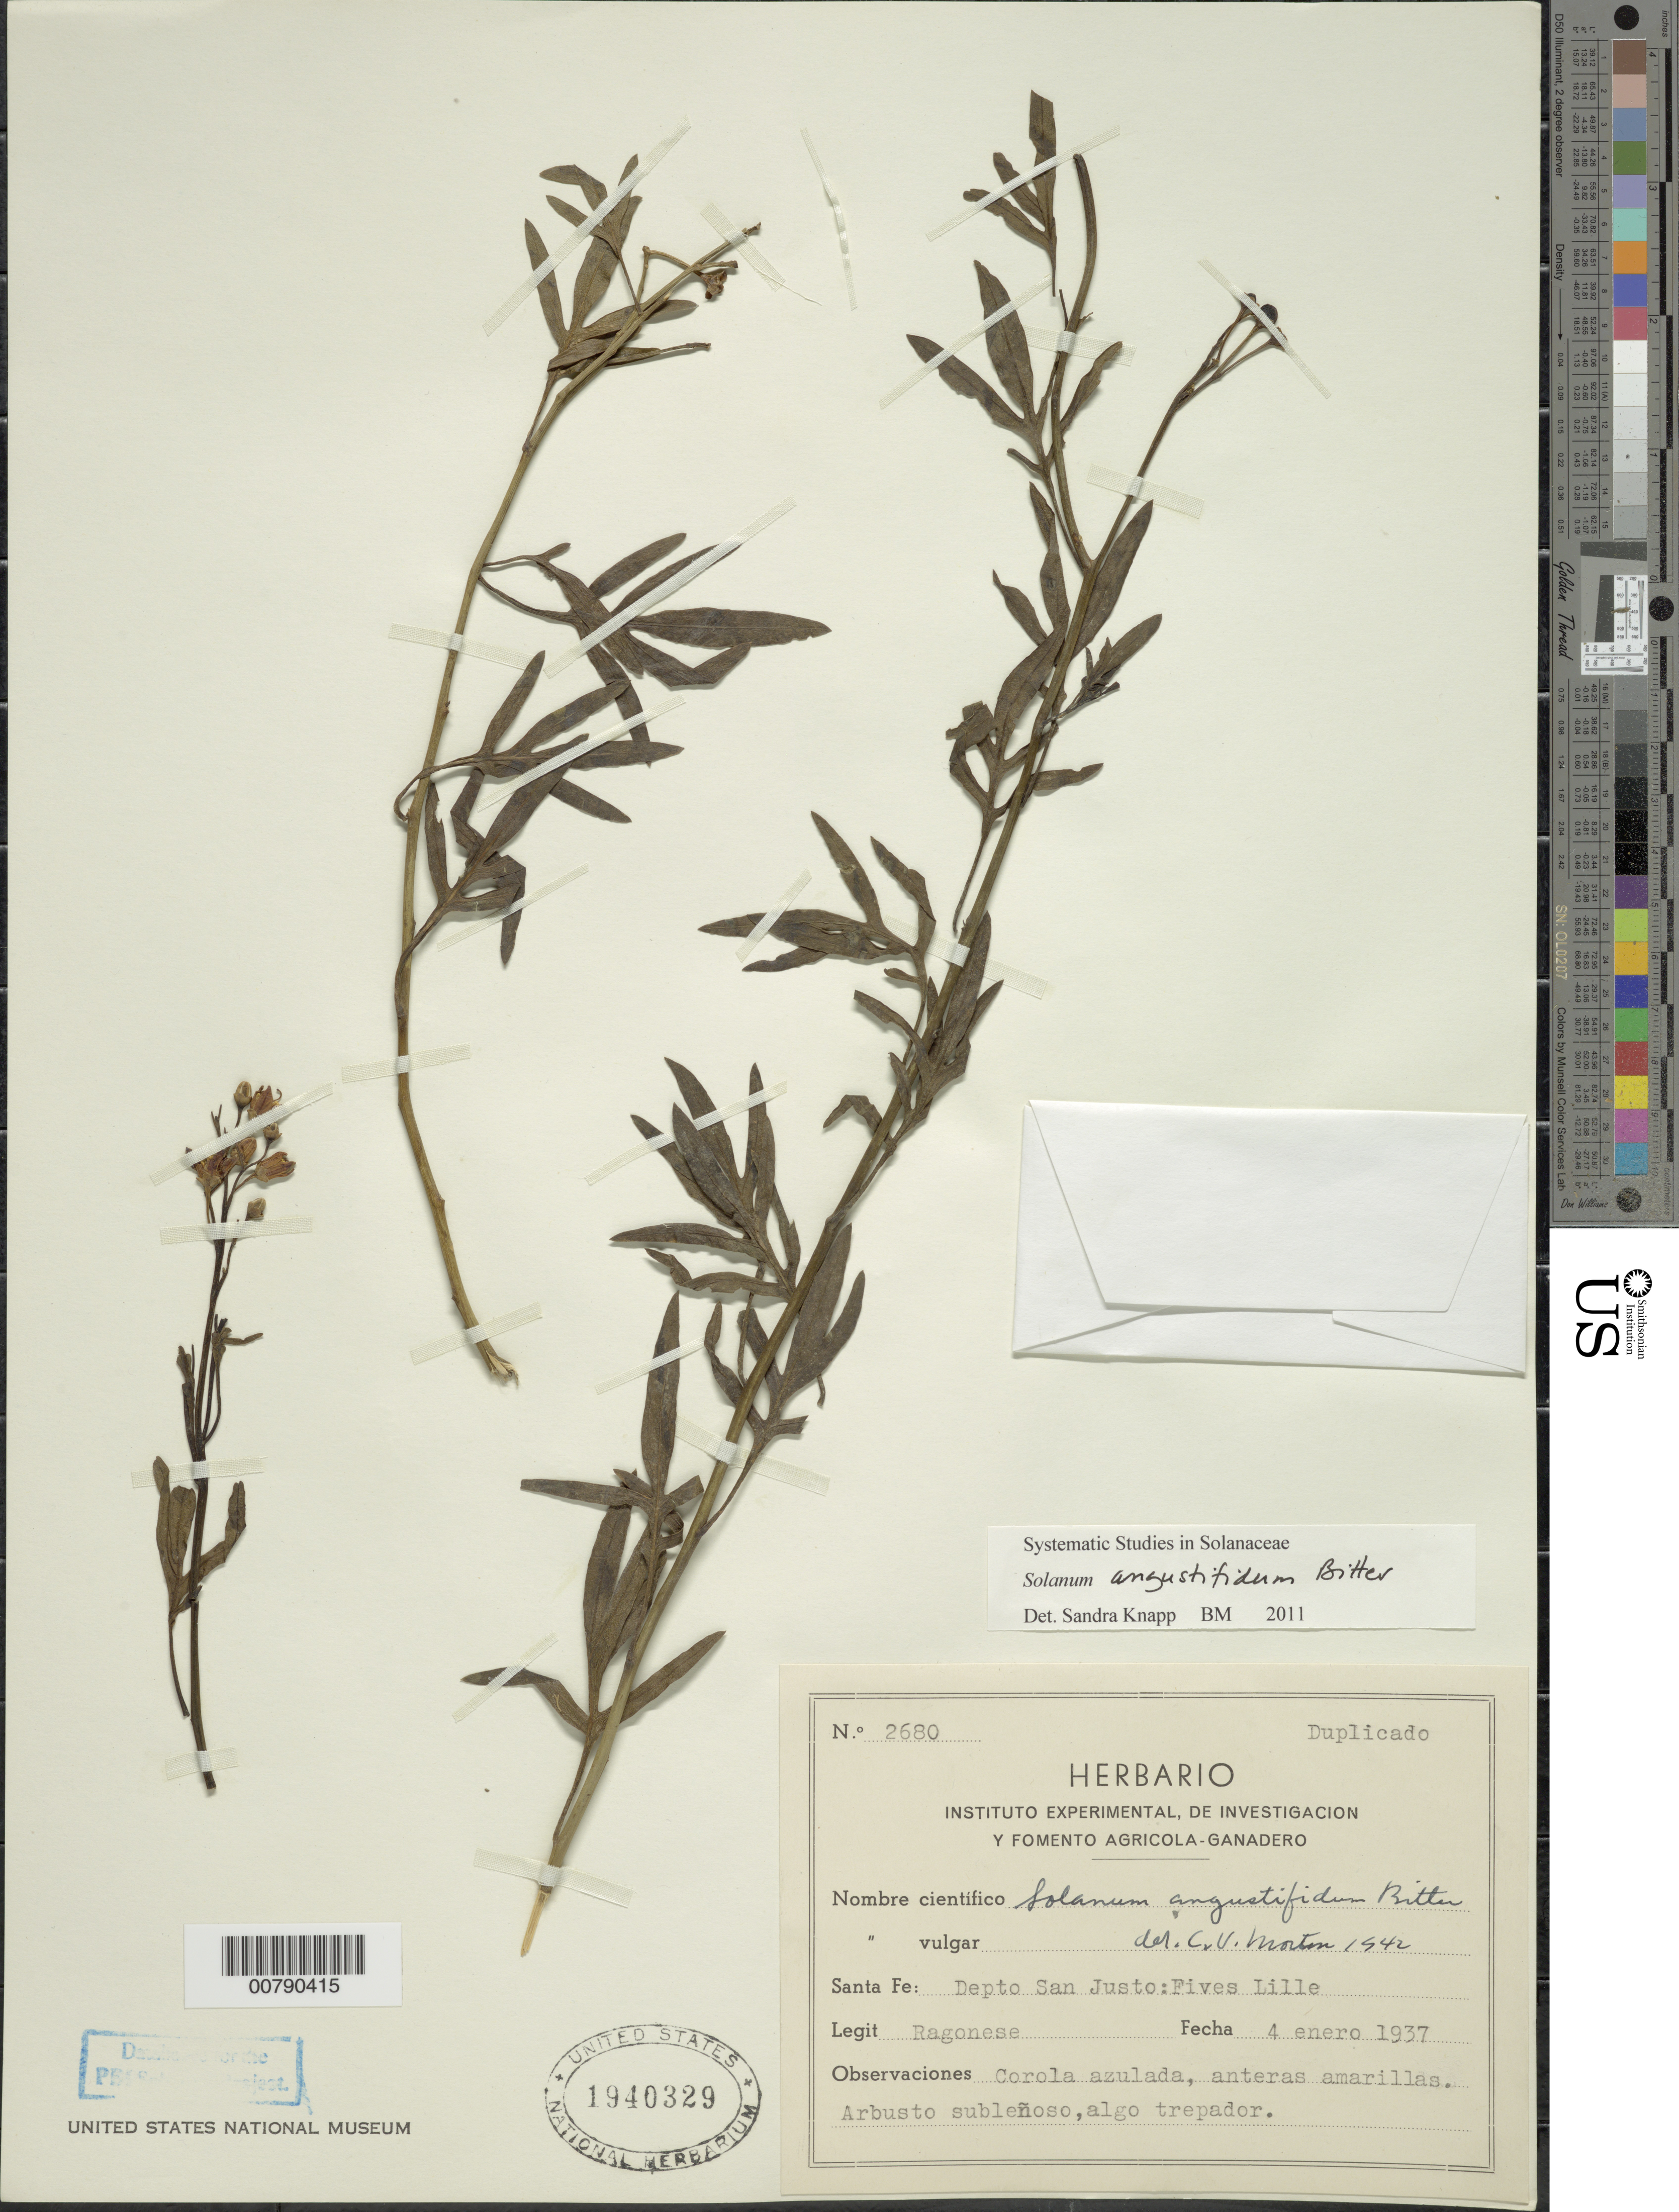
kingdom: Plantae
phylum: Tracheophyta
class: Magnoliopsida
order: Solanales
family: Solanaceae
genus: Solanum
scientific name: Solanum angustifidum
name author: Bitter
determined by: Knapp, S. D.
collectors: A. Ragonese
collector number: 2680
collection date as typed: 4 Jan 1937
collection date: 1937-01-04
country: Argentina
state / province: Santa Fé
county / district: San Justo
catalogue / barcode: US 1940329